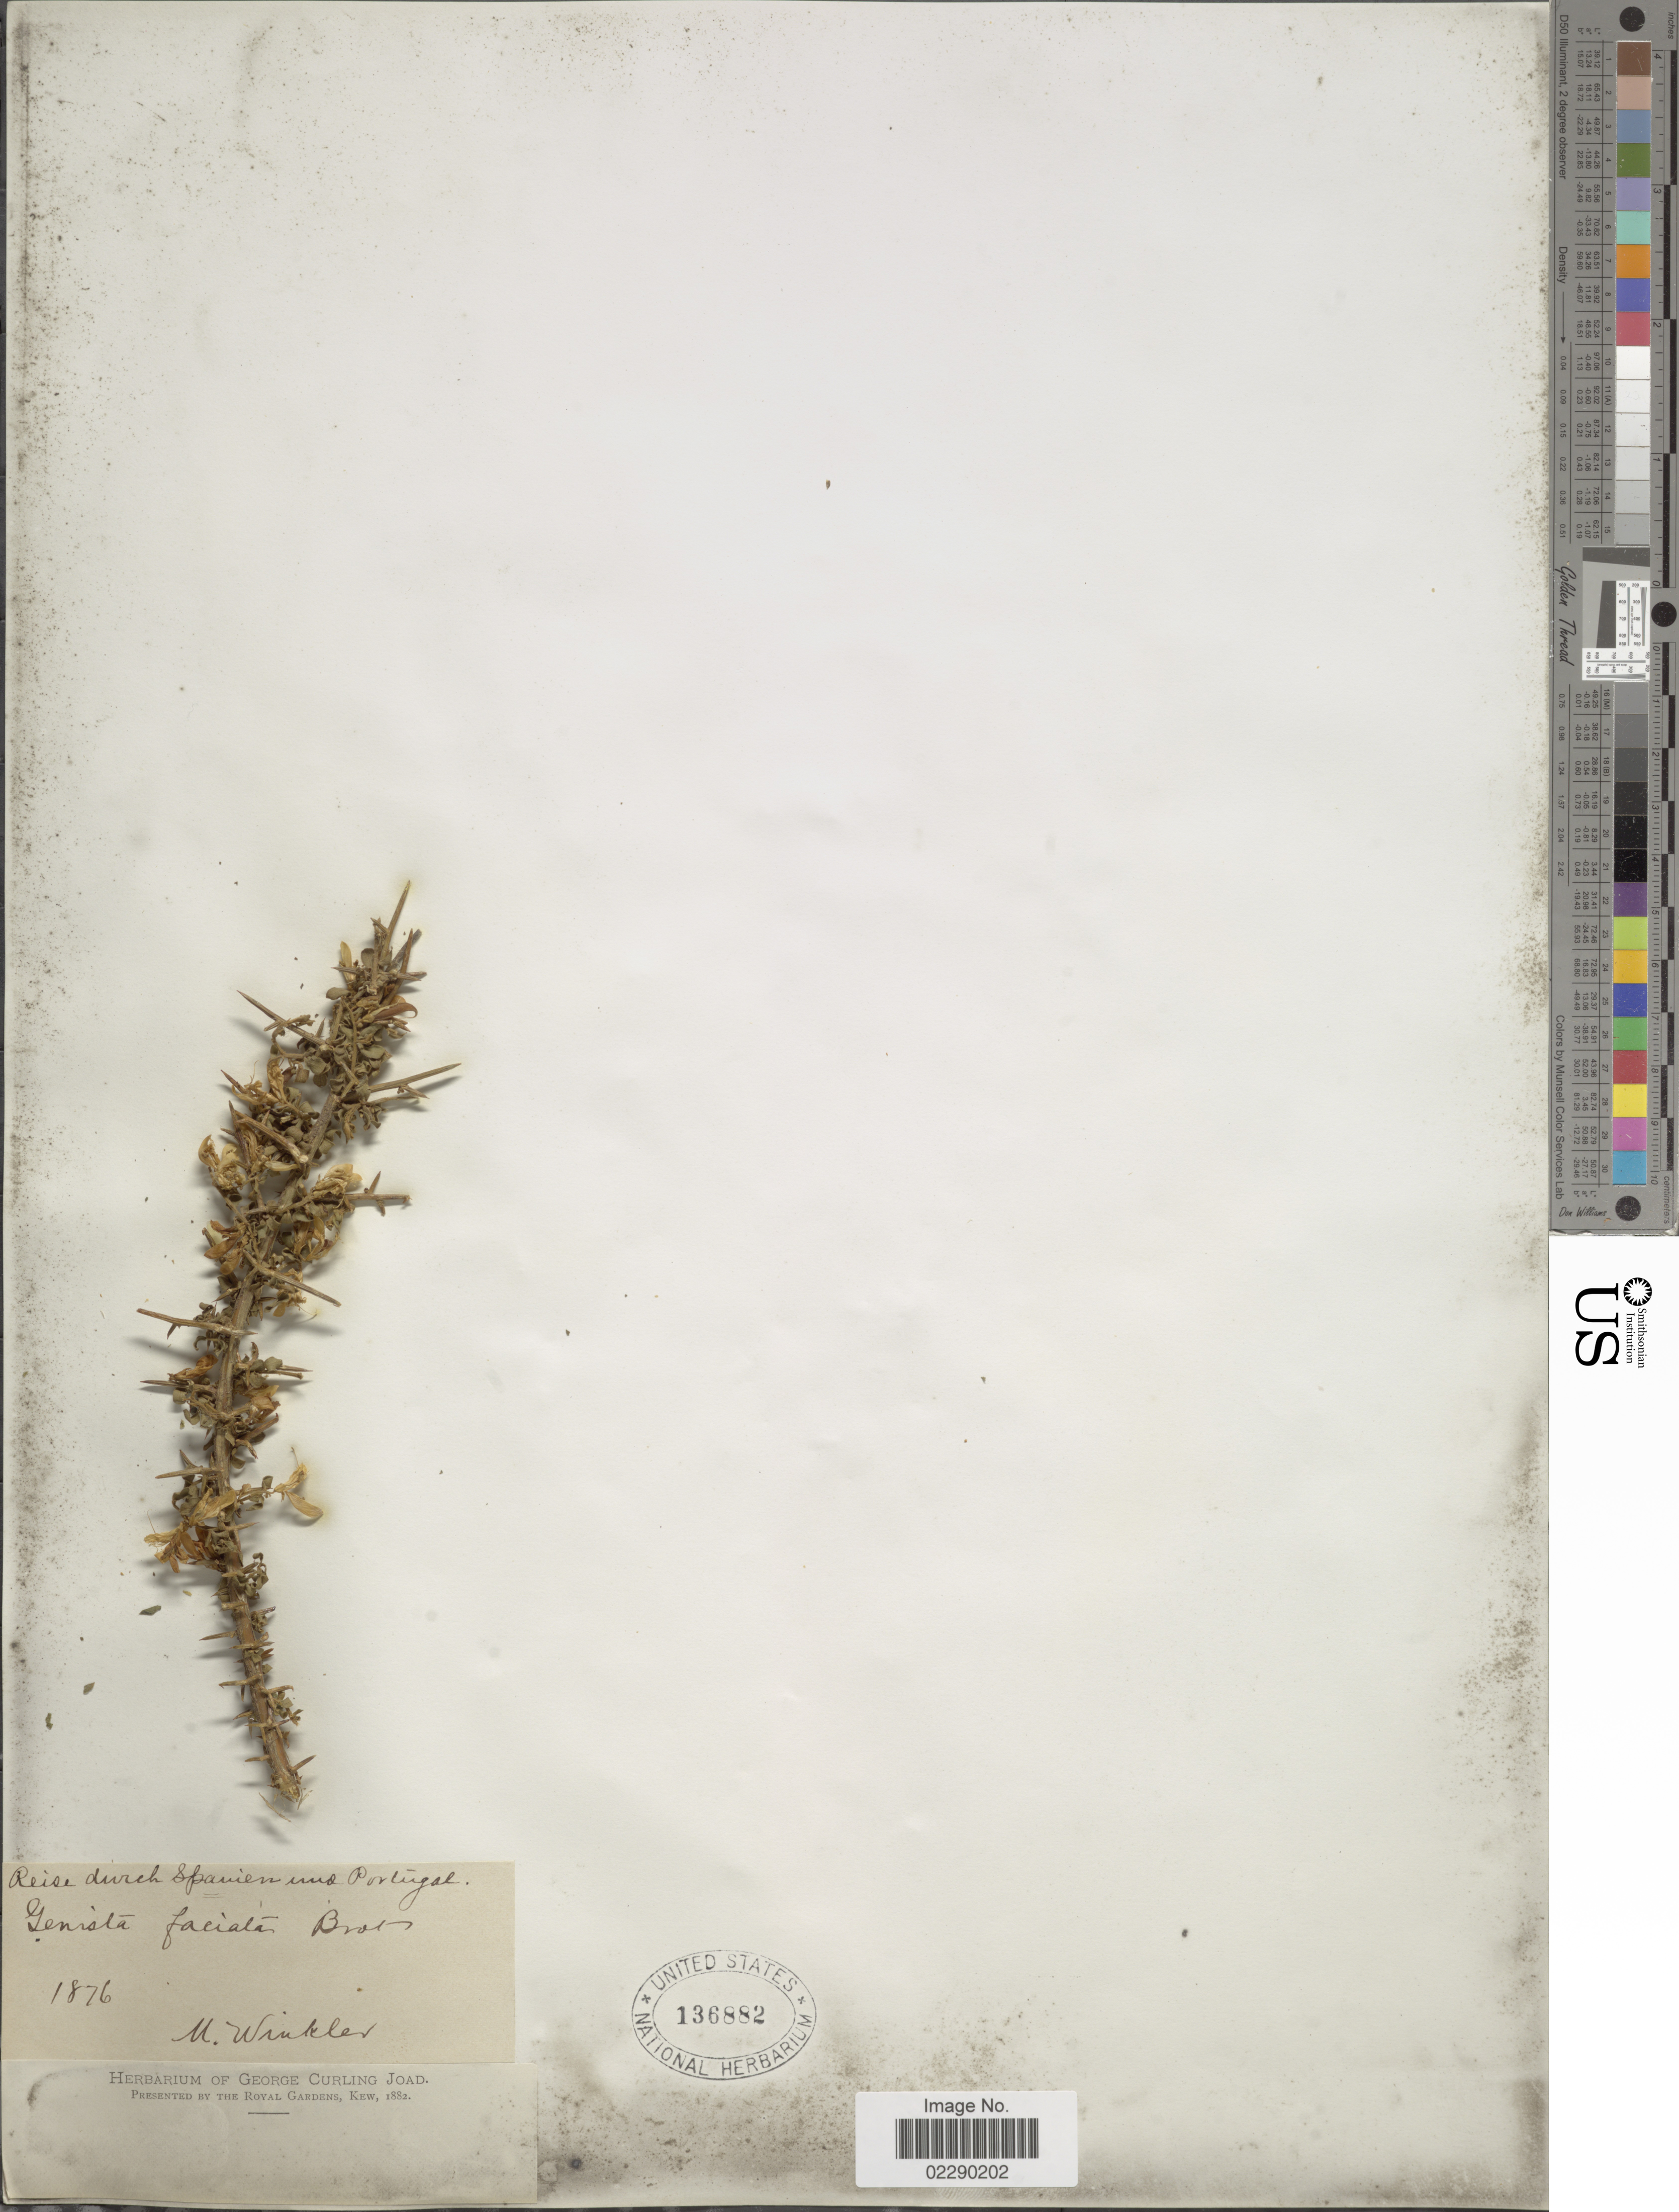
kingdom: Plantae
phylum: Tracheophyta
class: Magnoliopsida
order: Fabales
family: Fabaceae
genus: Genista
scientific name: Genista falcata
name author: Brot.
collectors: M. Winkler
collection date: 1876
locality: Spanien und Portugal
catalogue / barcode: US 136882